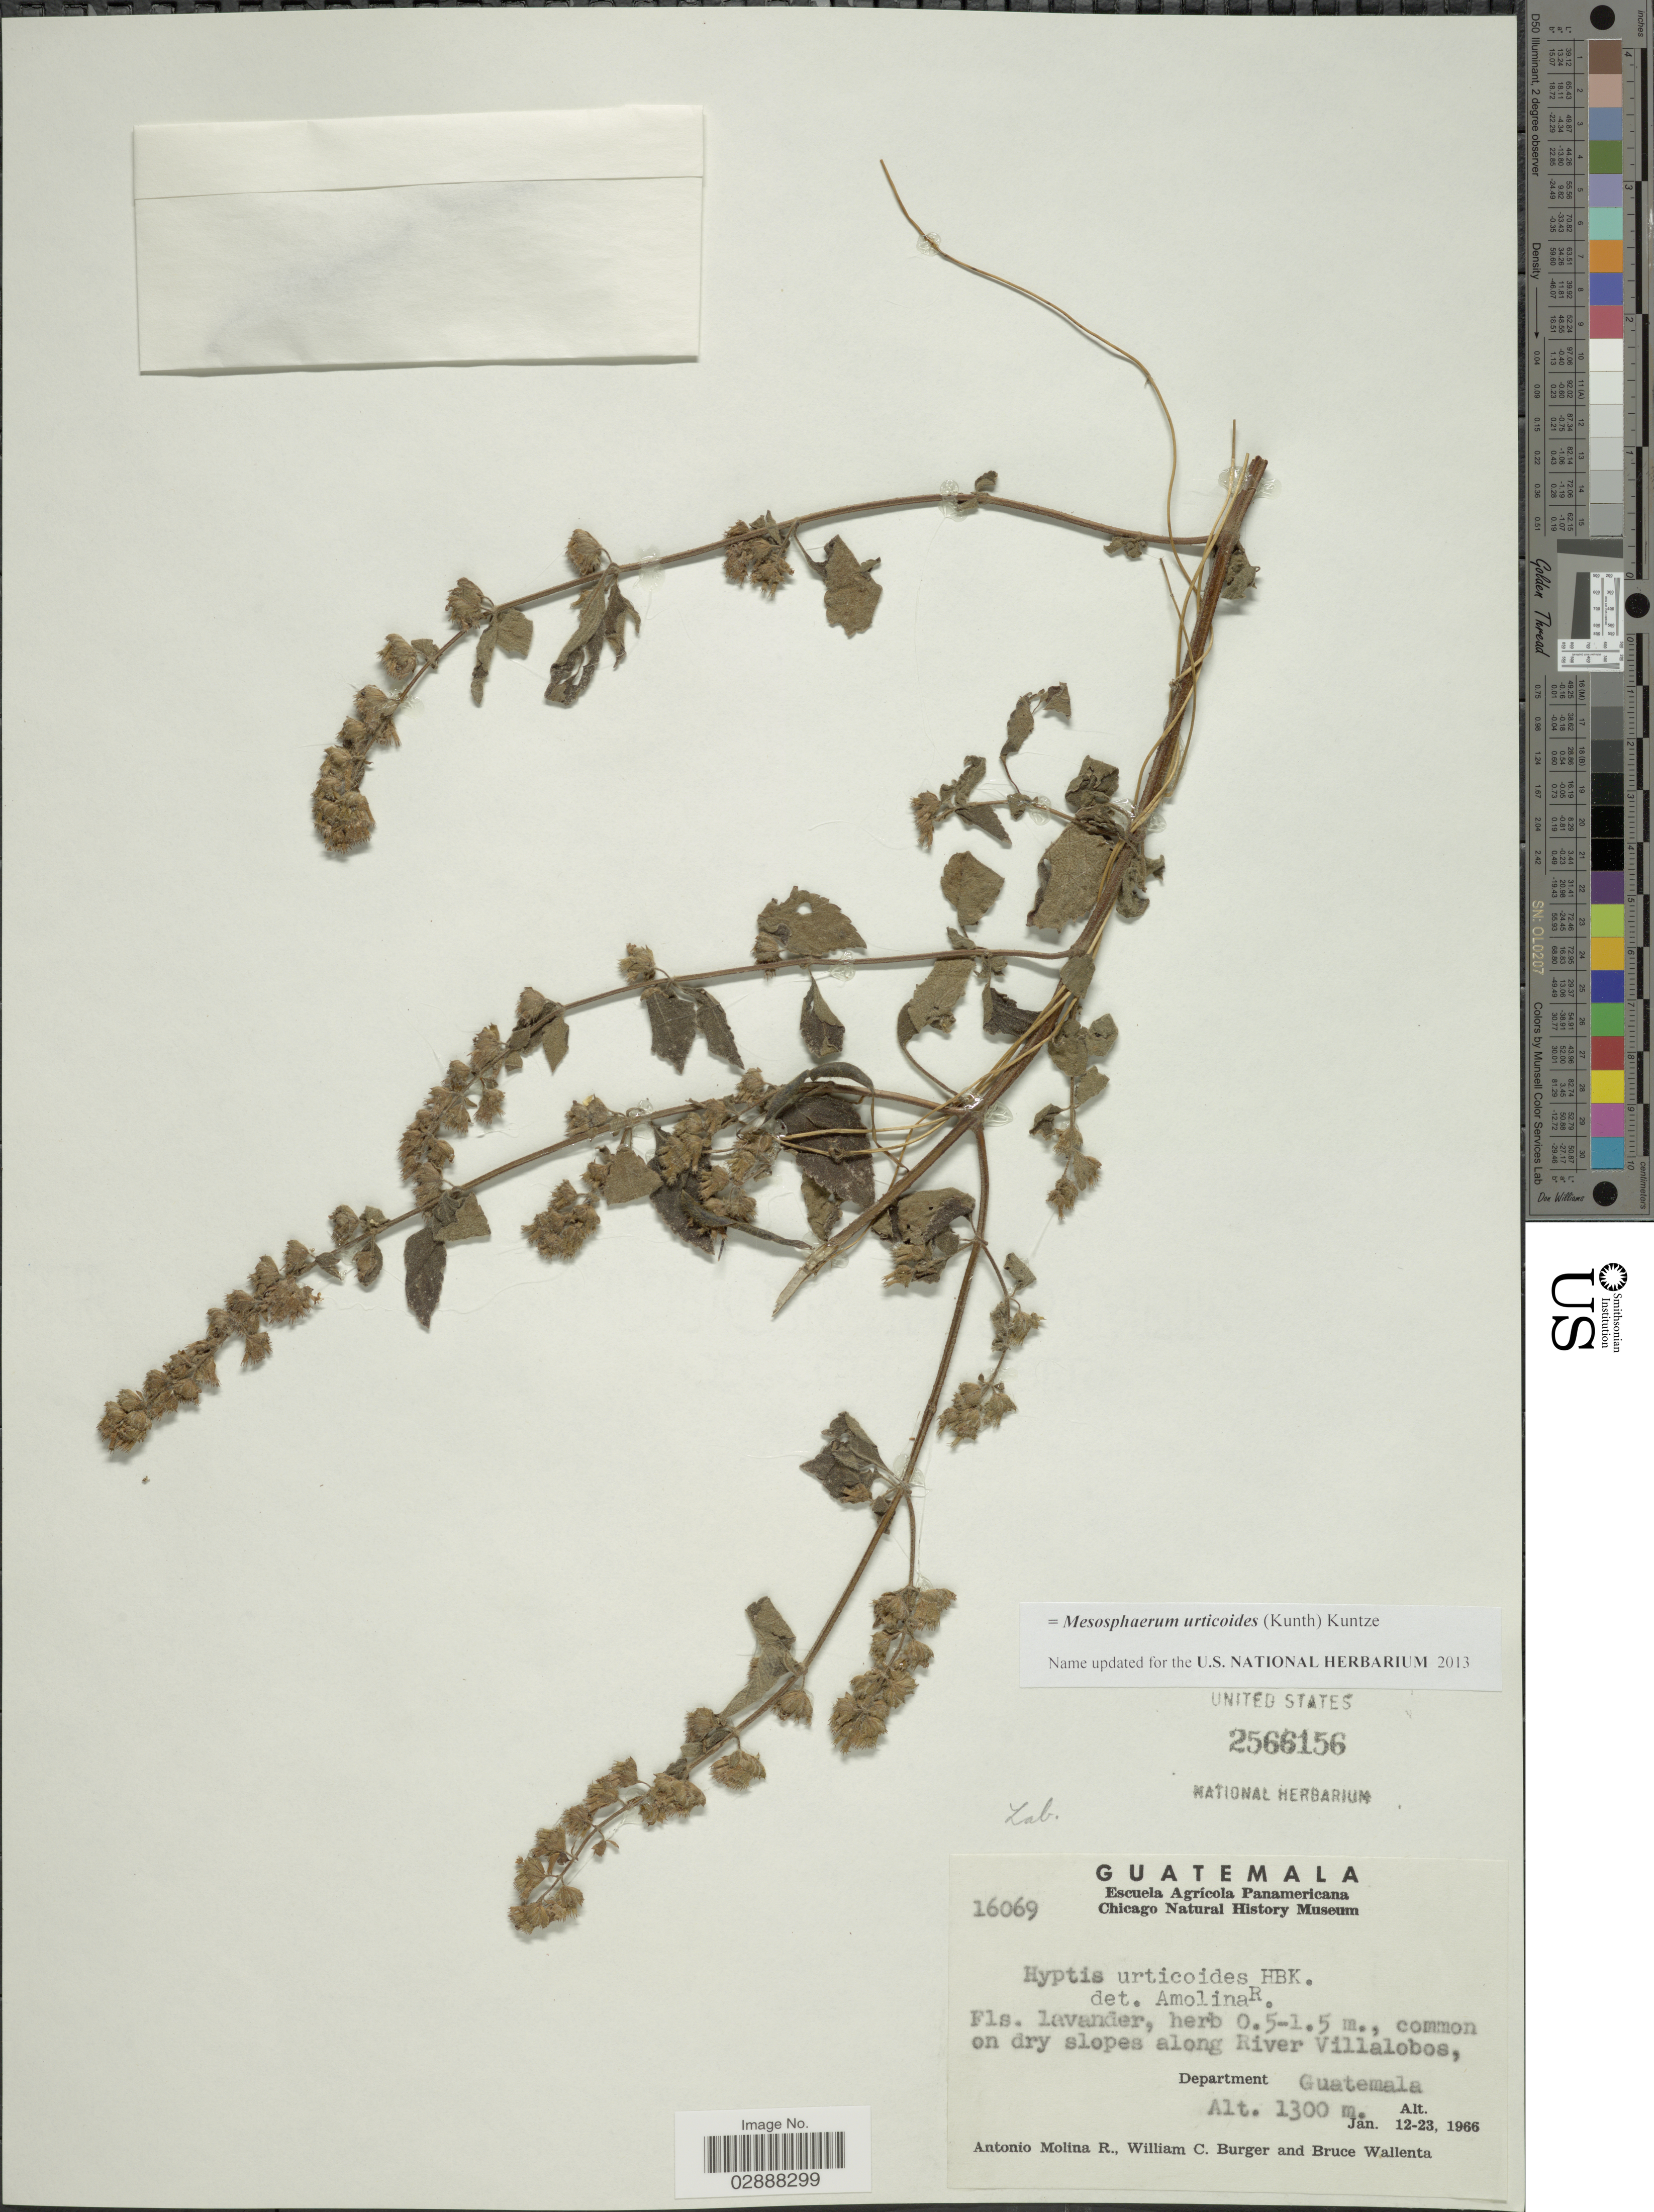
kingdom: Plantae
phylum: Tracheophyta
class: Magnoliopsida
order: Lamiales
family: Lamiaceae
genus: Mesosphaerum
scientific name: Mesosphaerum urticoides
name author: (Kunth) Kuntze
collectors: A. Molina R., W. Burger & B. Wallenta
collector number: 16069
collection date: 1966-01-12/1966-01-23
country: Guatemala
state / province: Guatemala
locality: Along River Villalobos, Department Guatemala.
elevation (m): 1300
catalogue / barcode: US 2566156